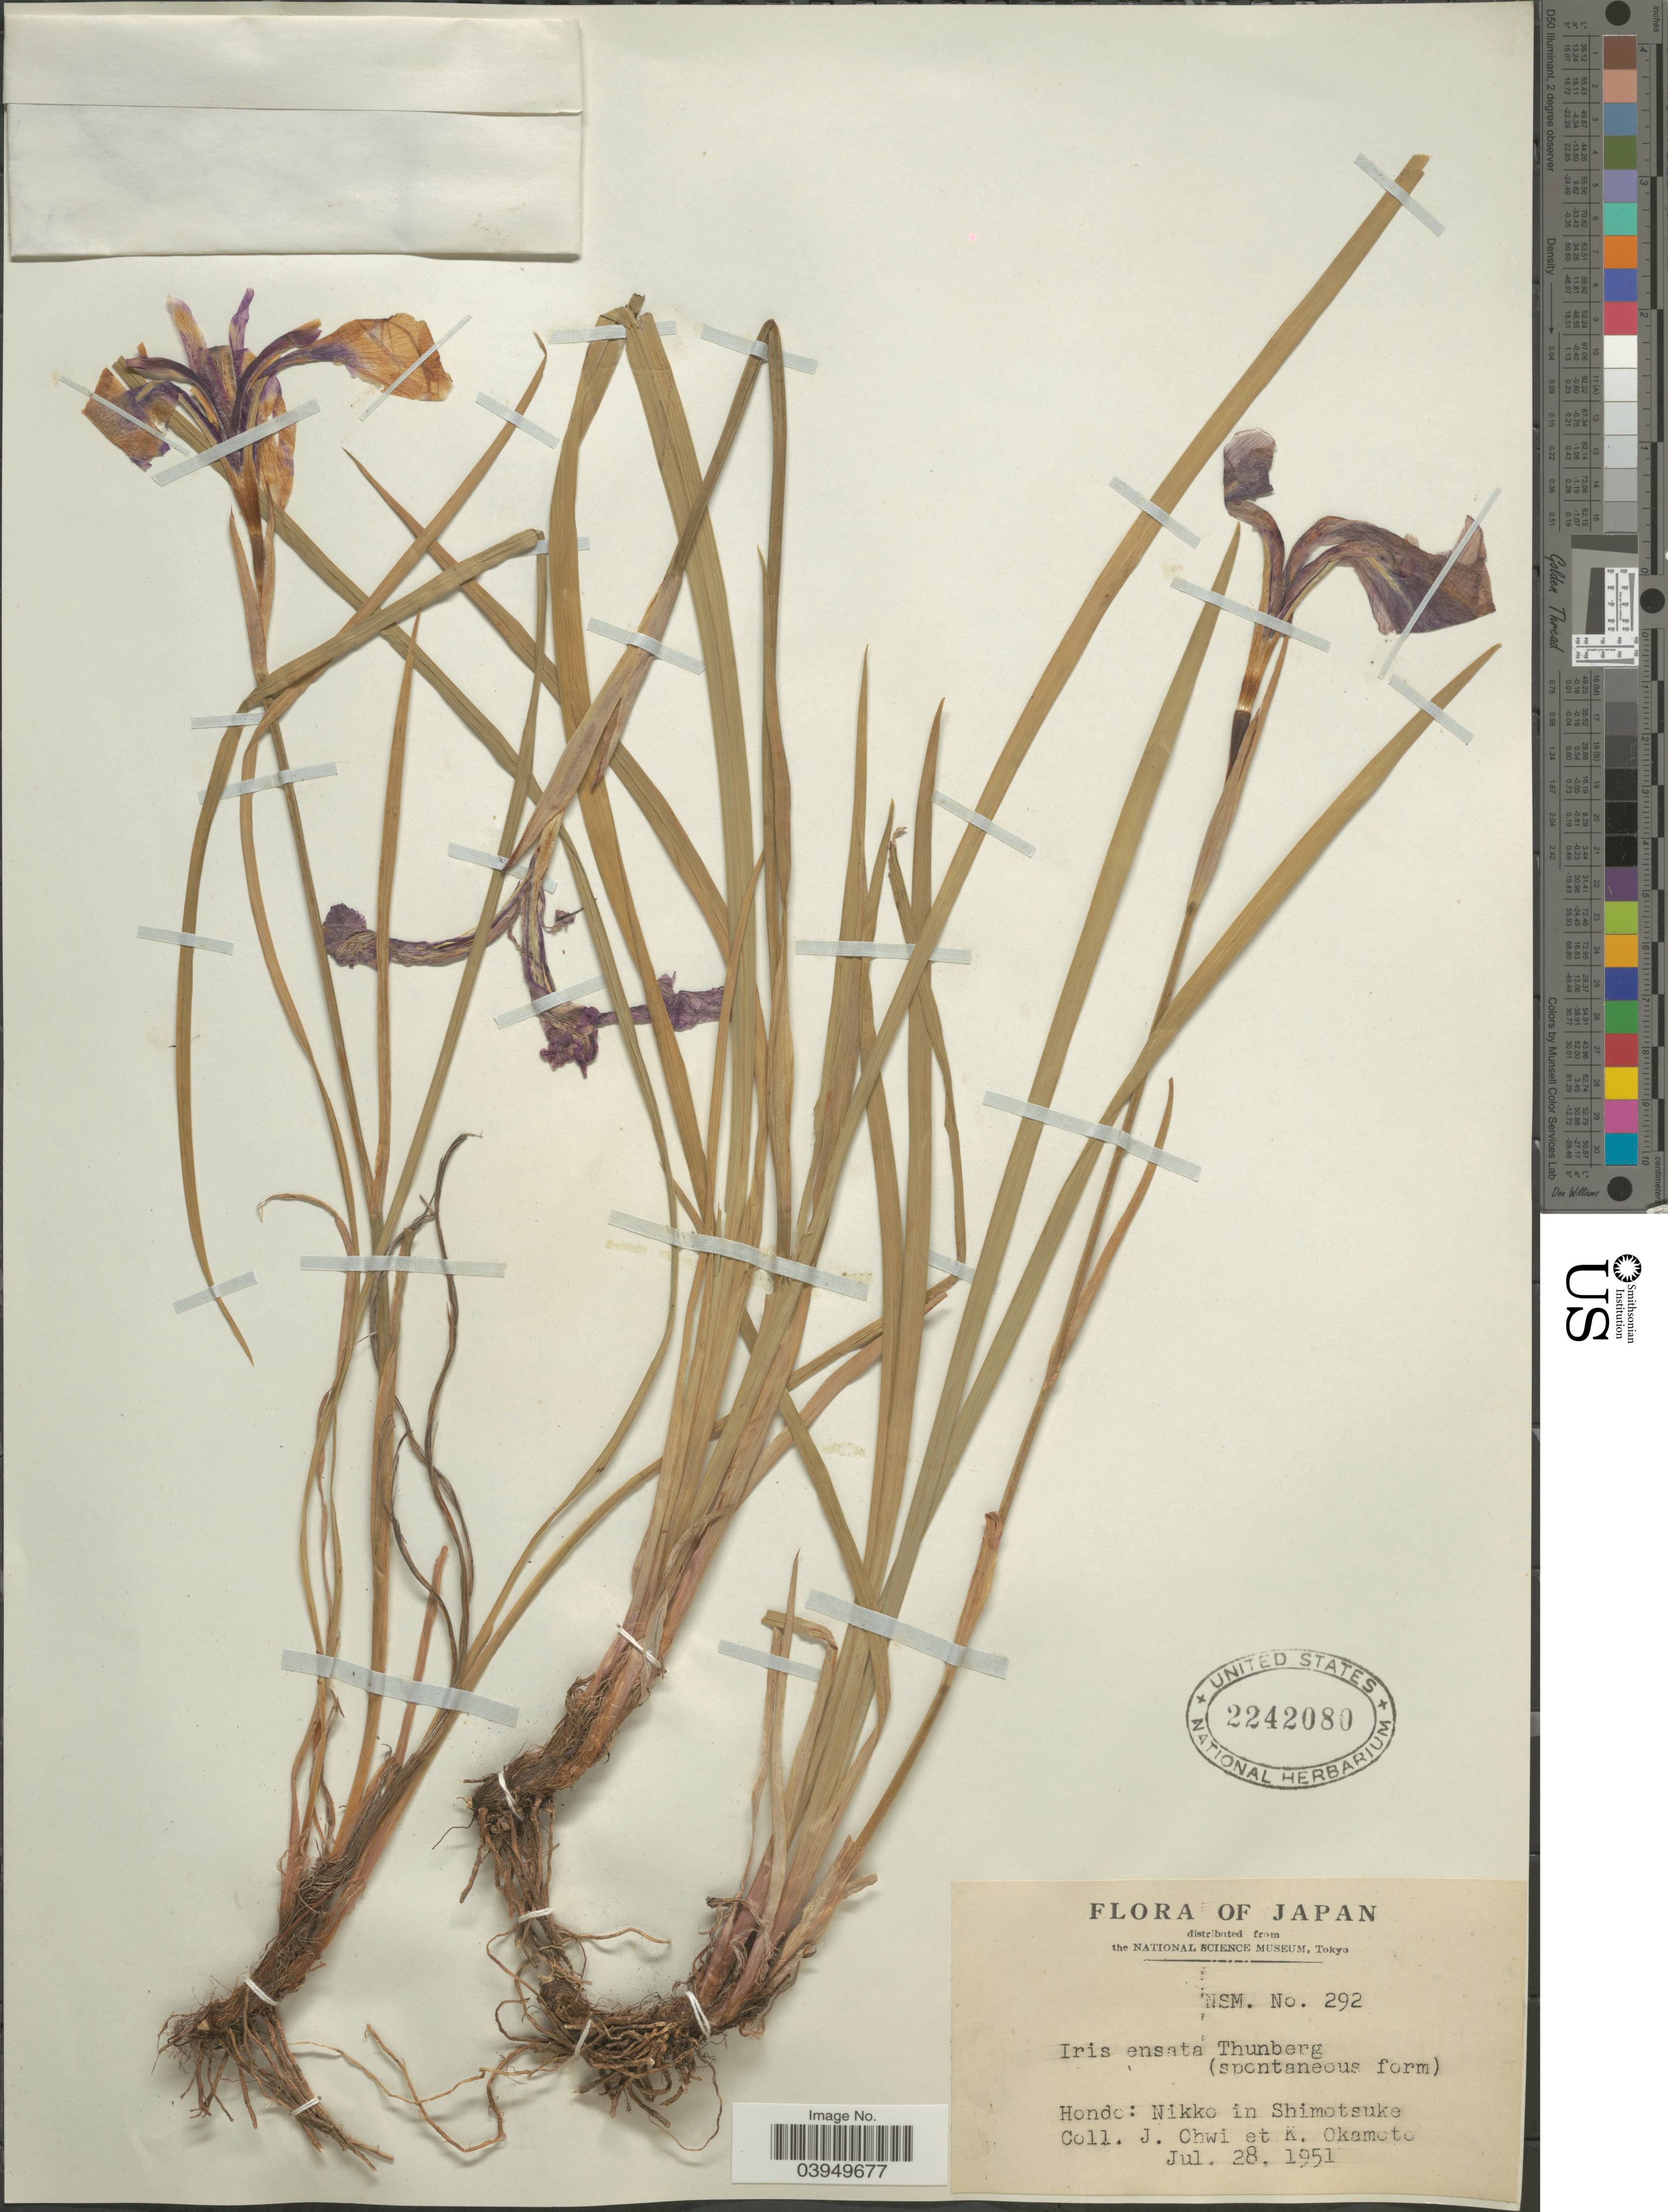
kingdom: Plantae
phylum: Tracheophyta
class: Liliopsida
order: Asparagales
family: Iridaceae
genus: Iris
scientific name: Iris ensata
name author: Thunb.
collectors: J. Ohwi & K. Okamoto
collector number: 292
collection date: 1951-07-28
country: Japan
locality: Hondo: Nikko in Shimotsuke.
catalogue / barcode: US 2242080